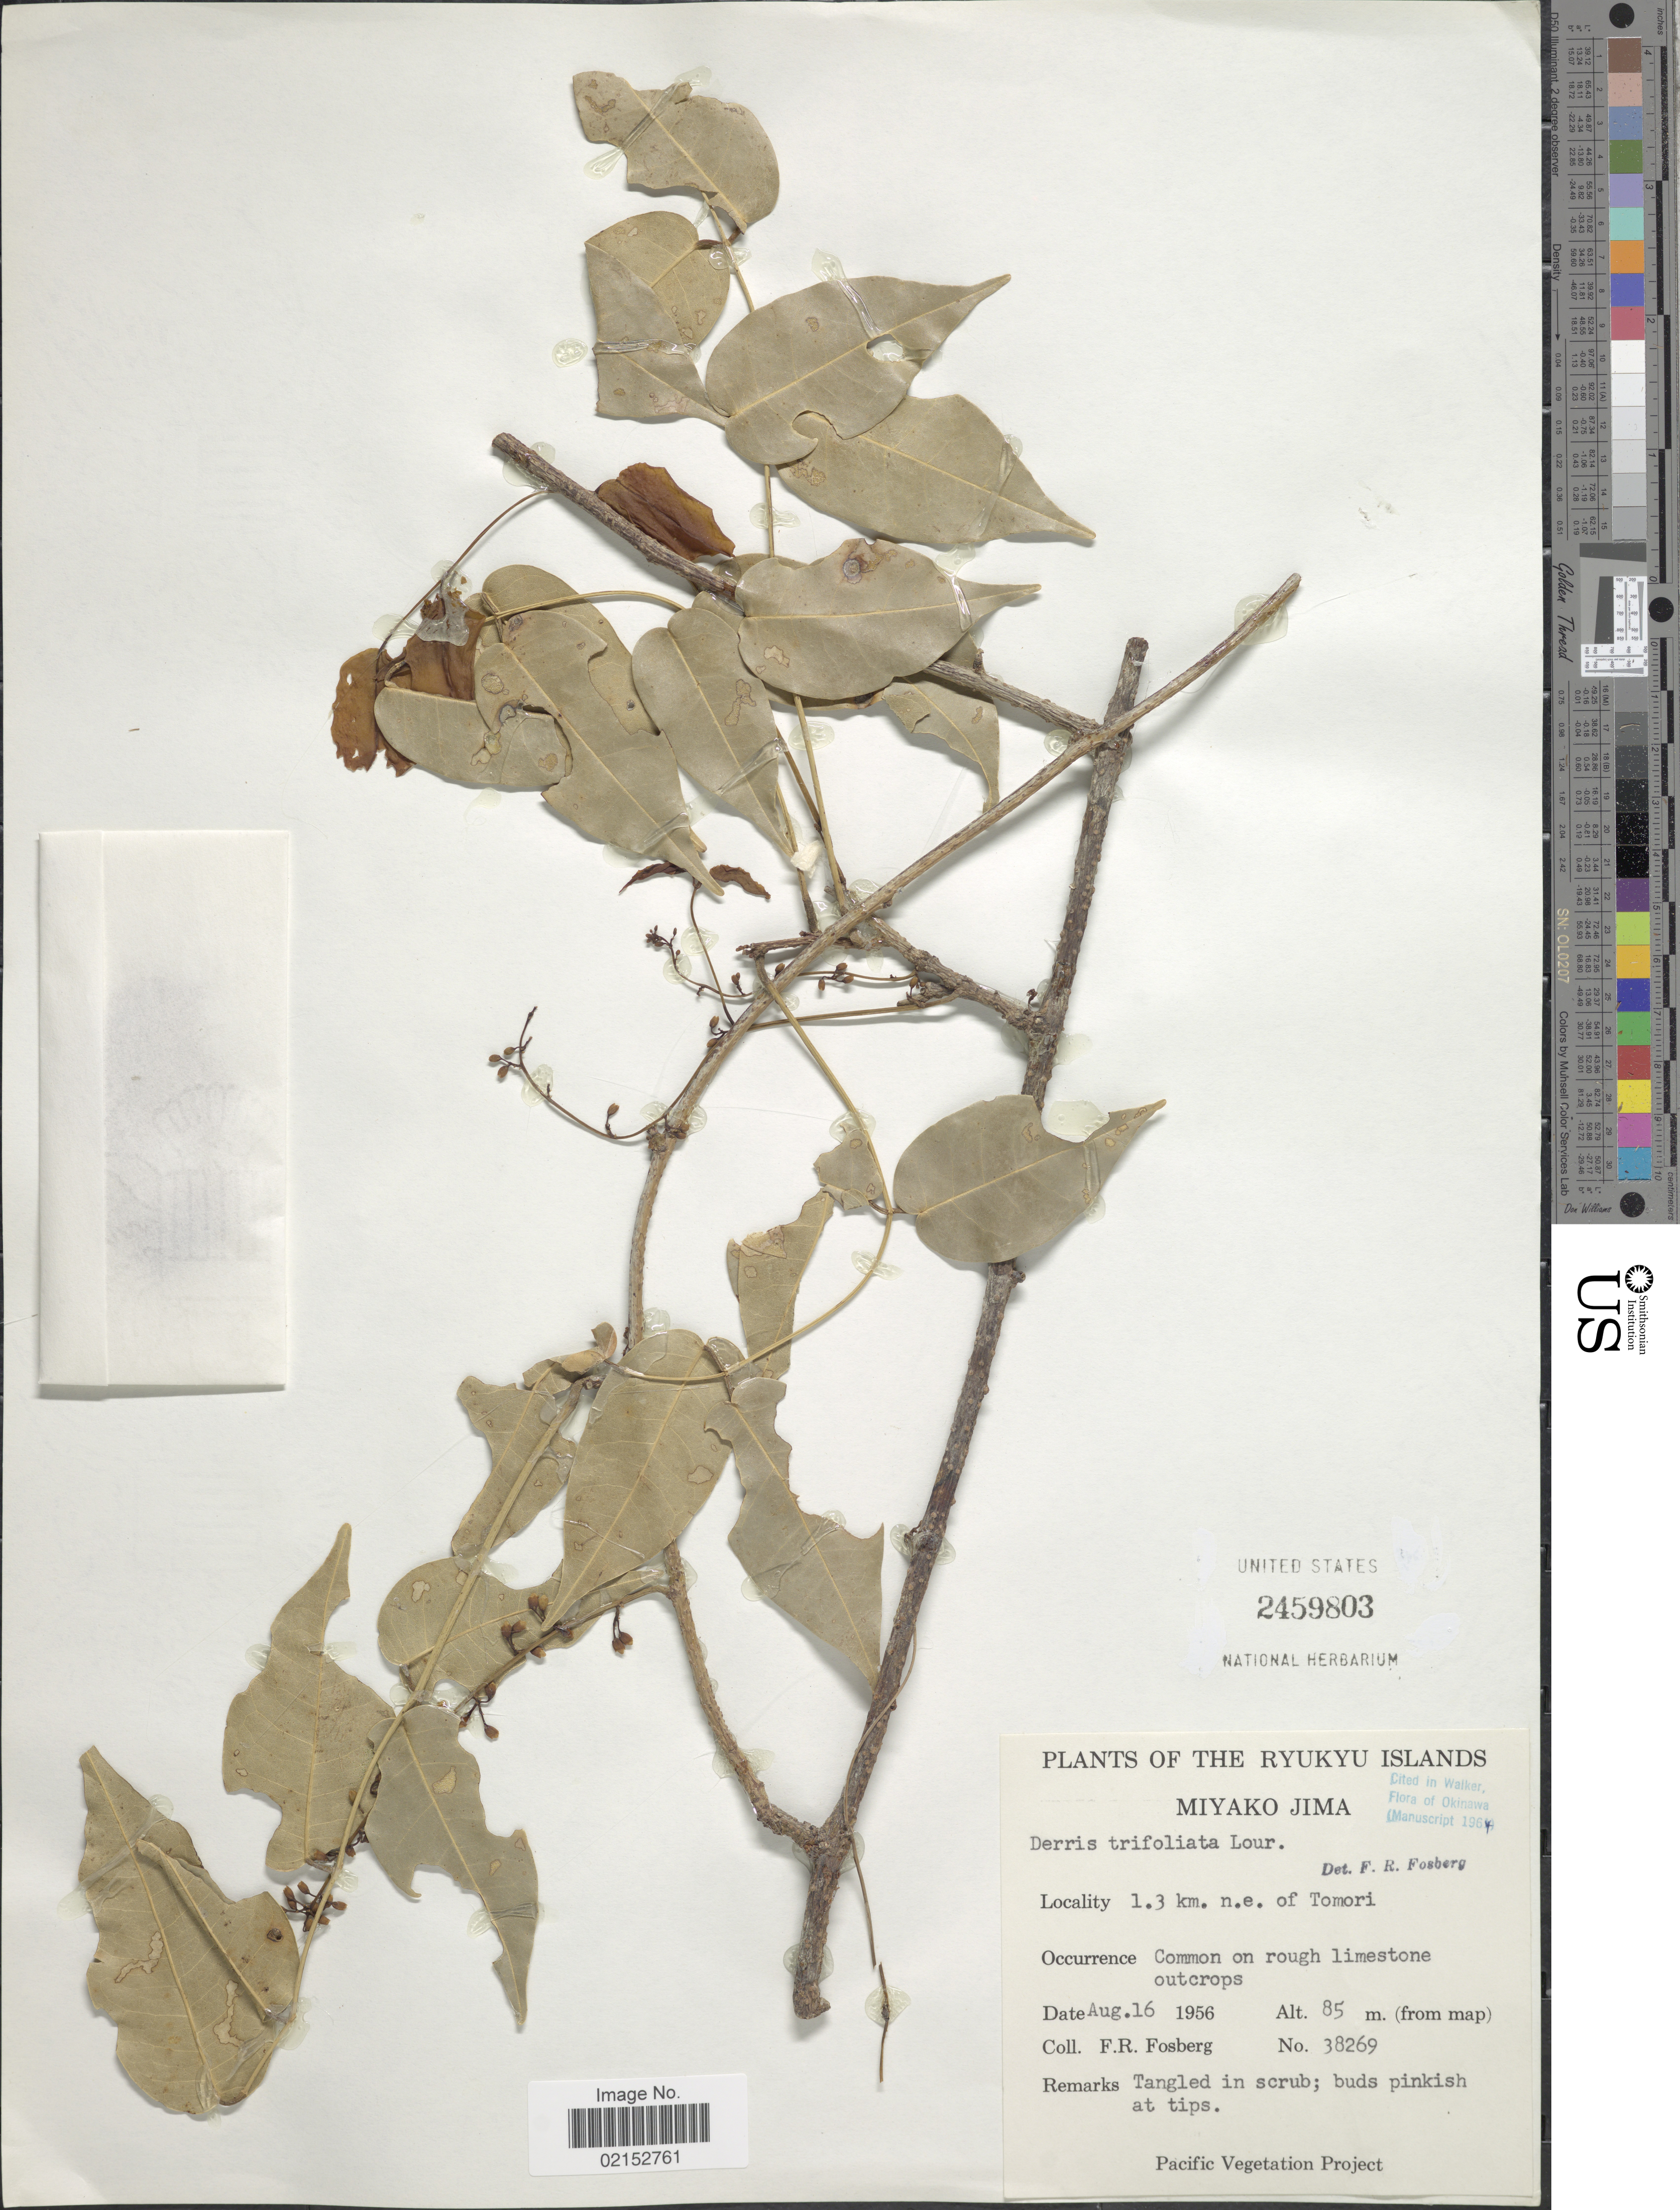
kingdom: Plantae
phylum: Tracheophyta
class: Magnoliopsida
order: Fabales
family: Fabaceae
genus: Derris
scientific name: Derris trifoliata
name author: Lour.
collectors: F. R. Fosberg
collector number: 38269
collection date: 1956-08-16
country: Japan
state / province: Okinawa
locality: Ryukyu Islands, Miyako Jima, 1.3 km n.e. of Tomori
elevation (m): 85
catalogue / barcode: US 2459803